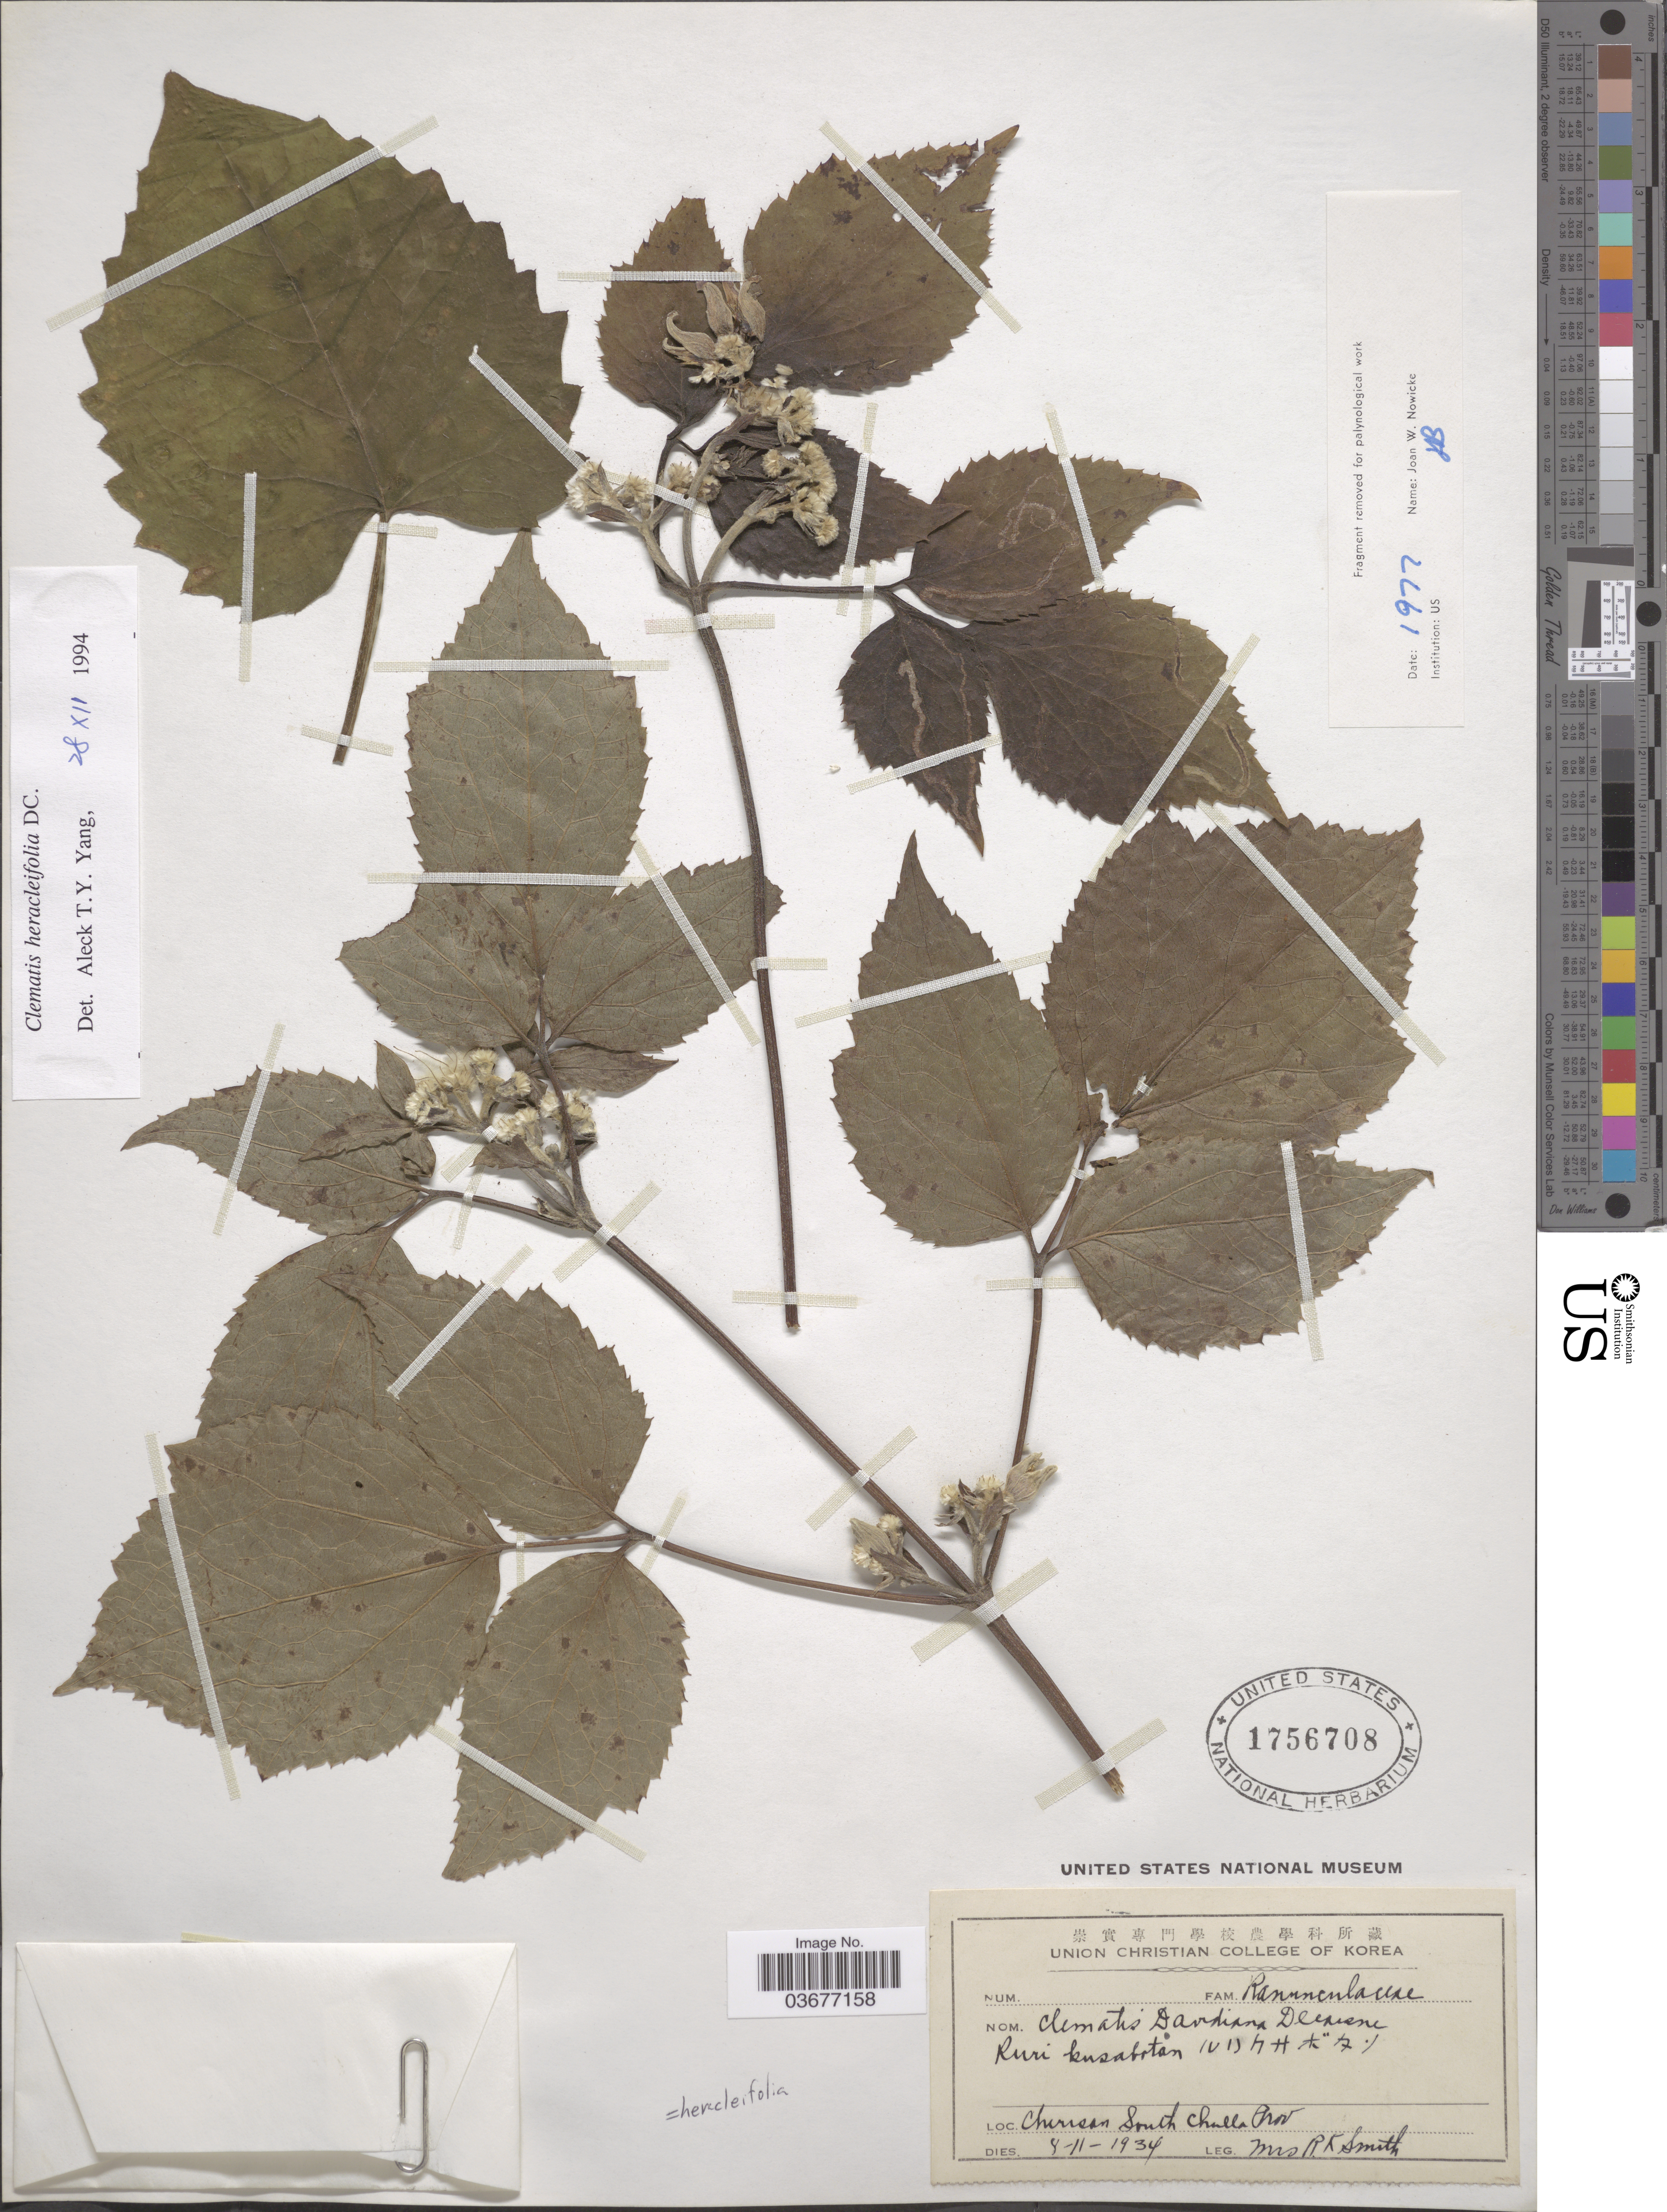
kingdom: Plantae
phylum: Tracheophyta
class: Magnoliopsida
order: Ranunculales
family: Ranunculaceae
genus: Clematis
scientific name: Clematis heracleifolia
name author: DC.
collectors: Mrs. R. K. Smith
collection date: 1934-11-08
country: South Korea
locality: Cherisan South Chulla Prov.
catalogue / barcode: US 1756708